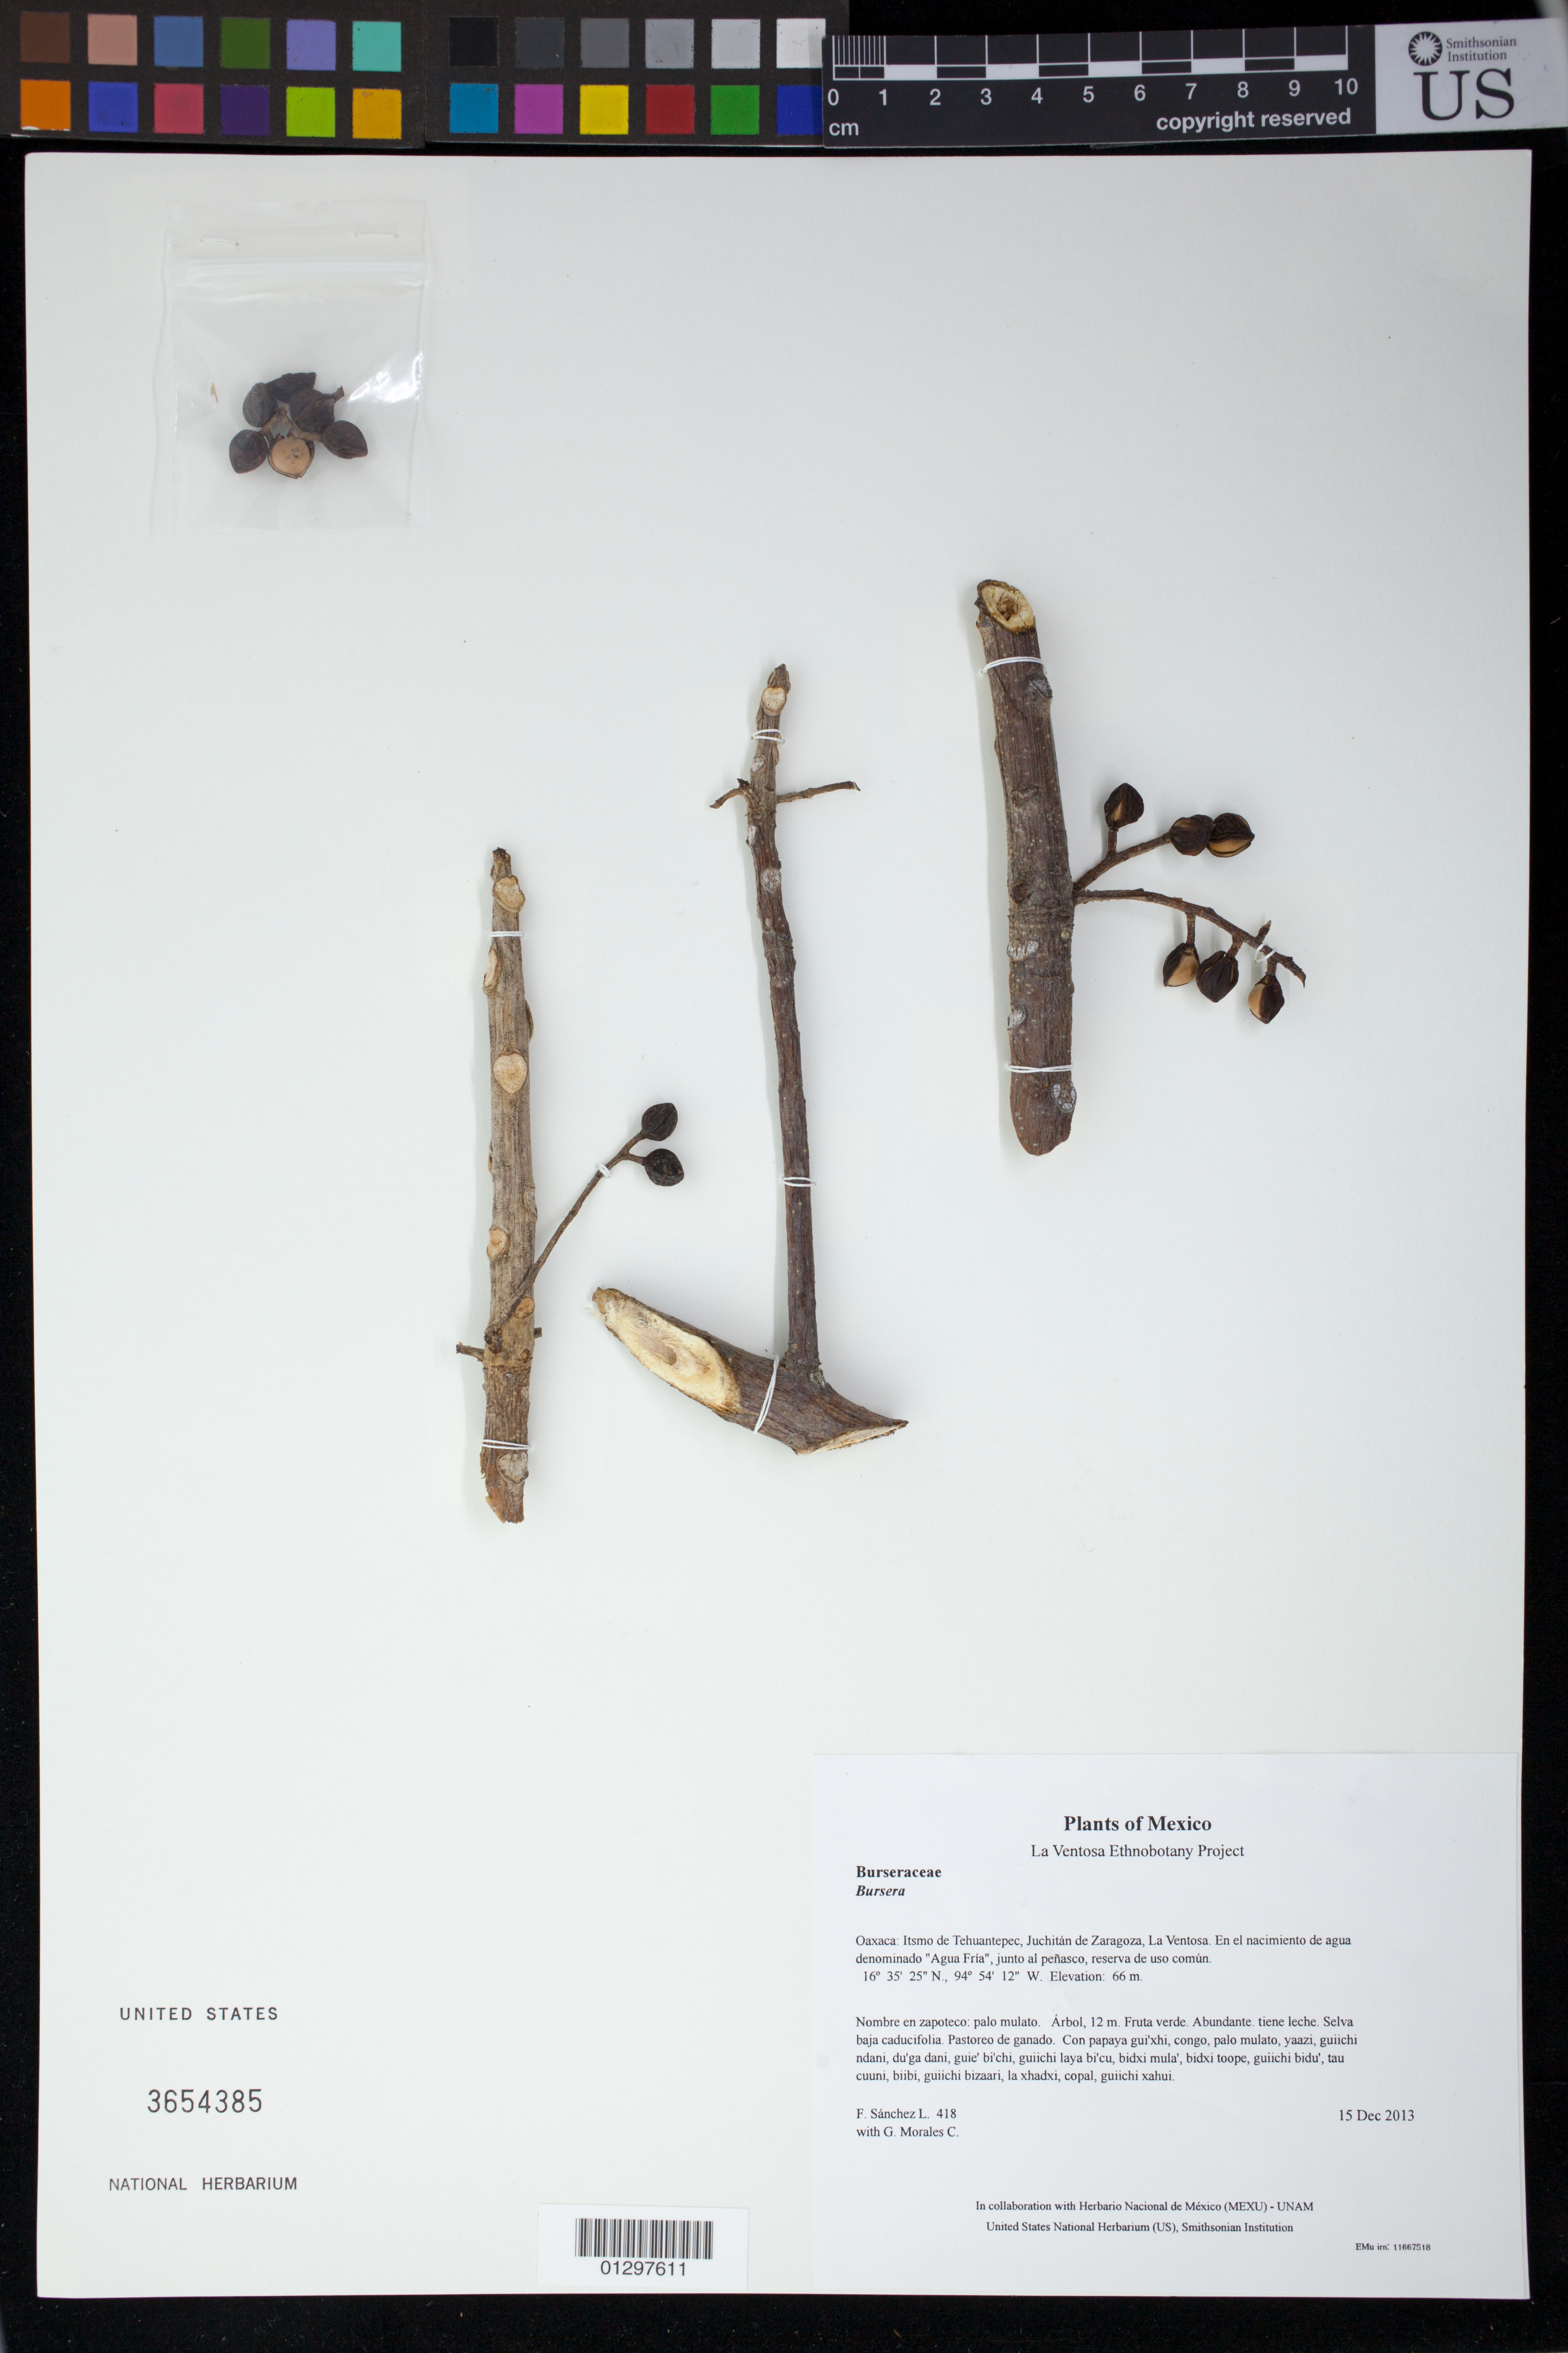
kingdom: Plantae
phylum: Tracheophyta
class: Magnoliopsida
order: Sapindales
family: Burseraceae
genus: Bursera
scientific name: Bursera simaruba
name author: (L.) Sarg.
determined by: Reyes García, A.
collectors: F. Sánchez L. & G. Morales C.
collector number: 418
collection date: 2013-12-15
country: Mexico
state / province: Oaxaca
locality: Itsmo de Tehuantepec, Juchitán de Zaragoza, La Ventosa. En el nacimiento de agua denominado "Agua Fría", junto al peñasco, reserva de uso común.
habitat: Selva baja caducifolia. Pastoreo de ganado.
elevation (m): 66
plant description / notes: JEBOT, MEXU, SERO, US; Yaga. 12 m. Cuaananaxhi naga'. Stale.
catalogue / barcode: US 3654385